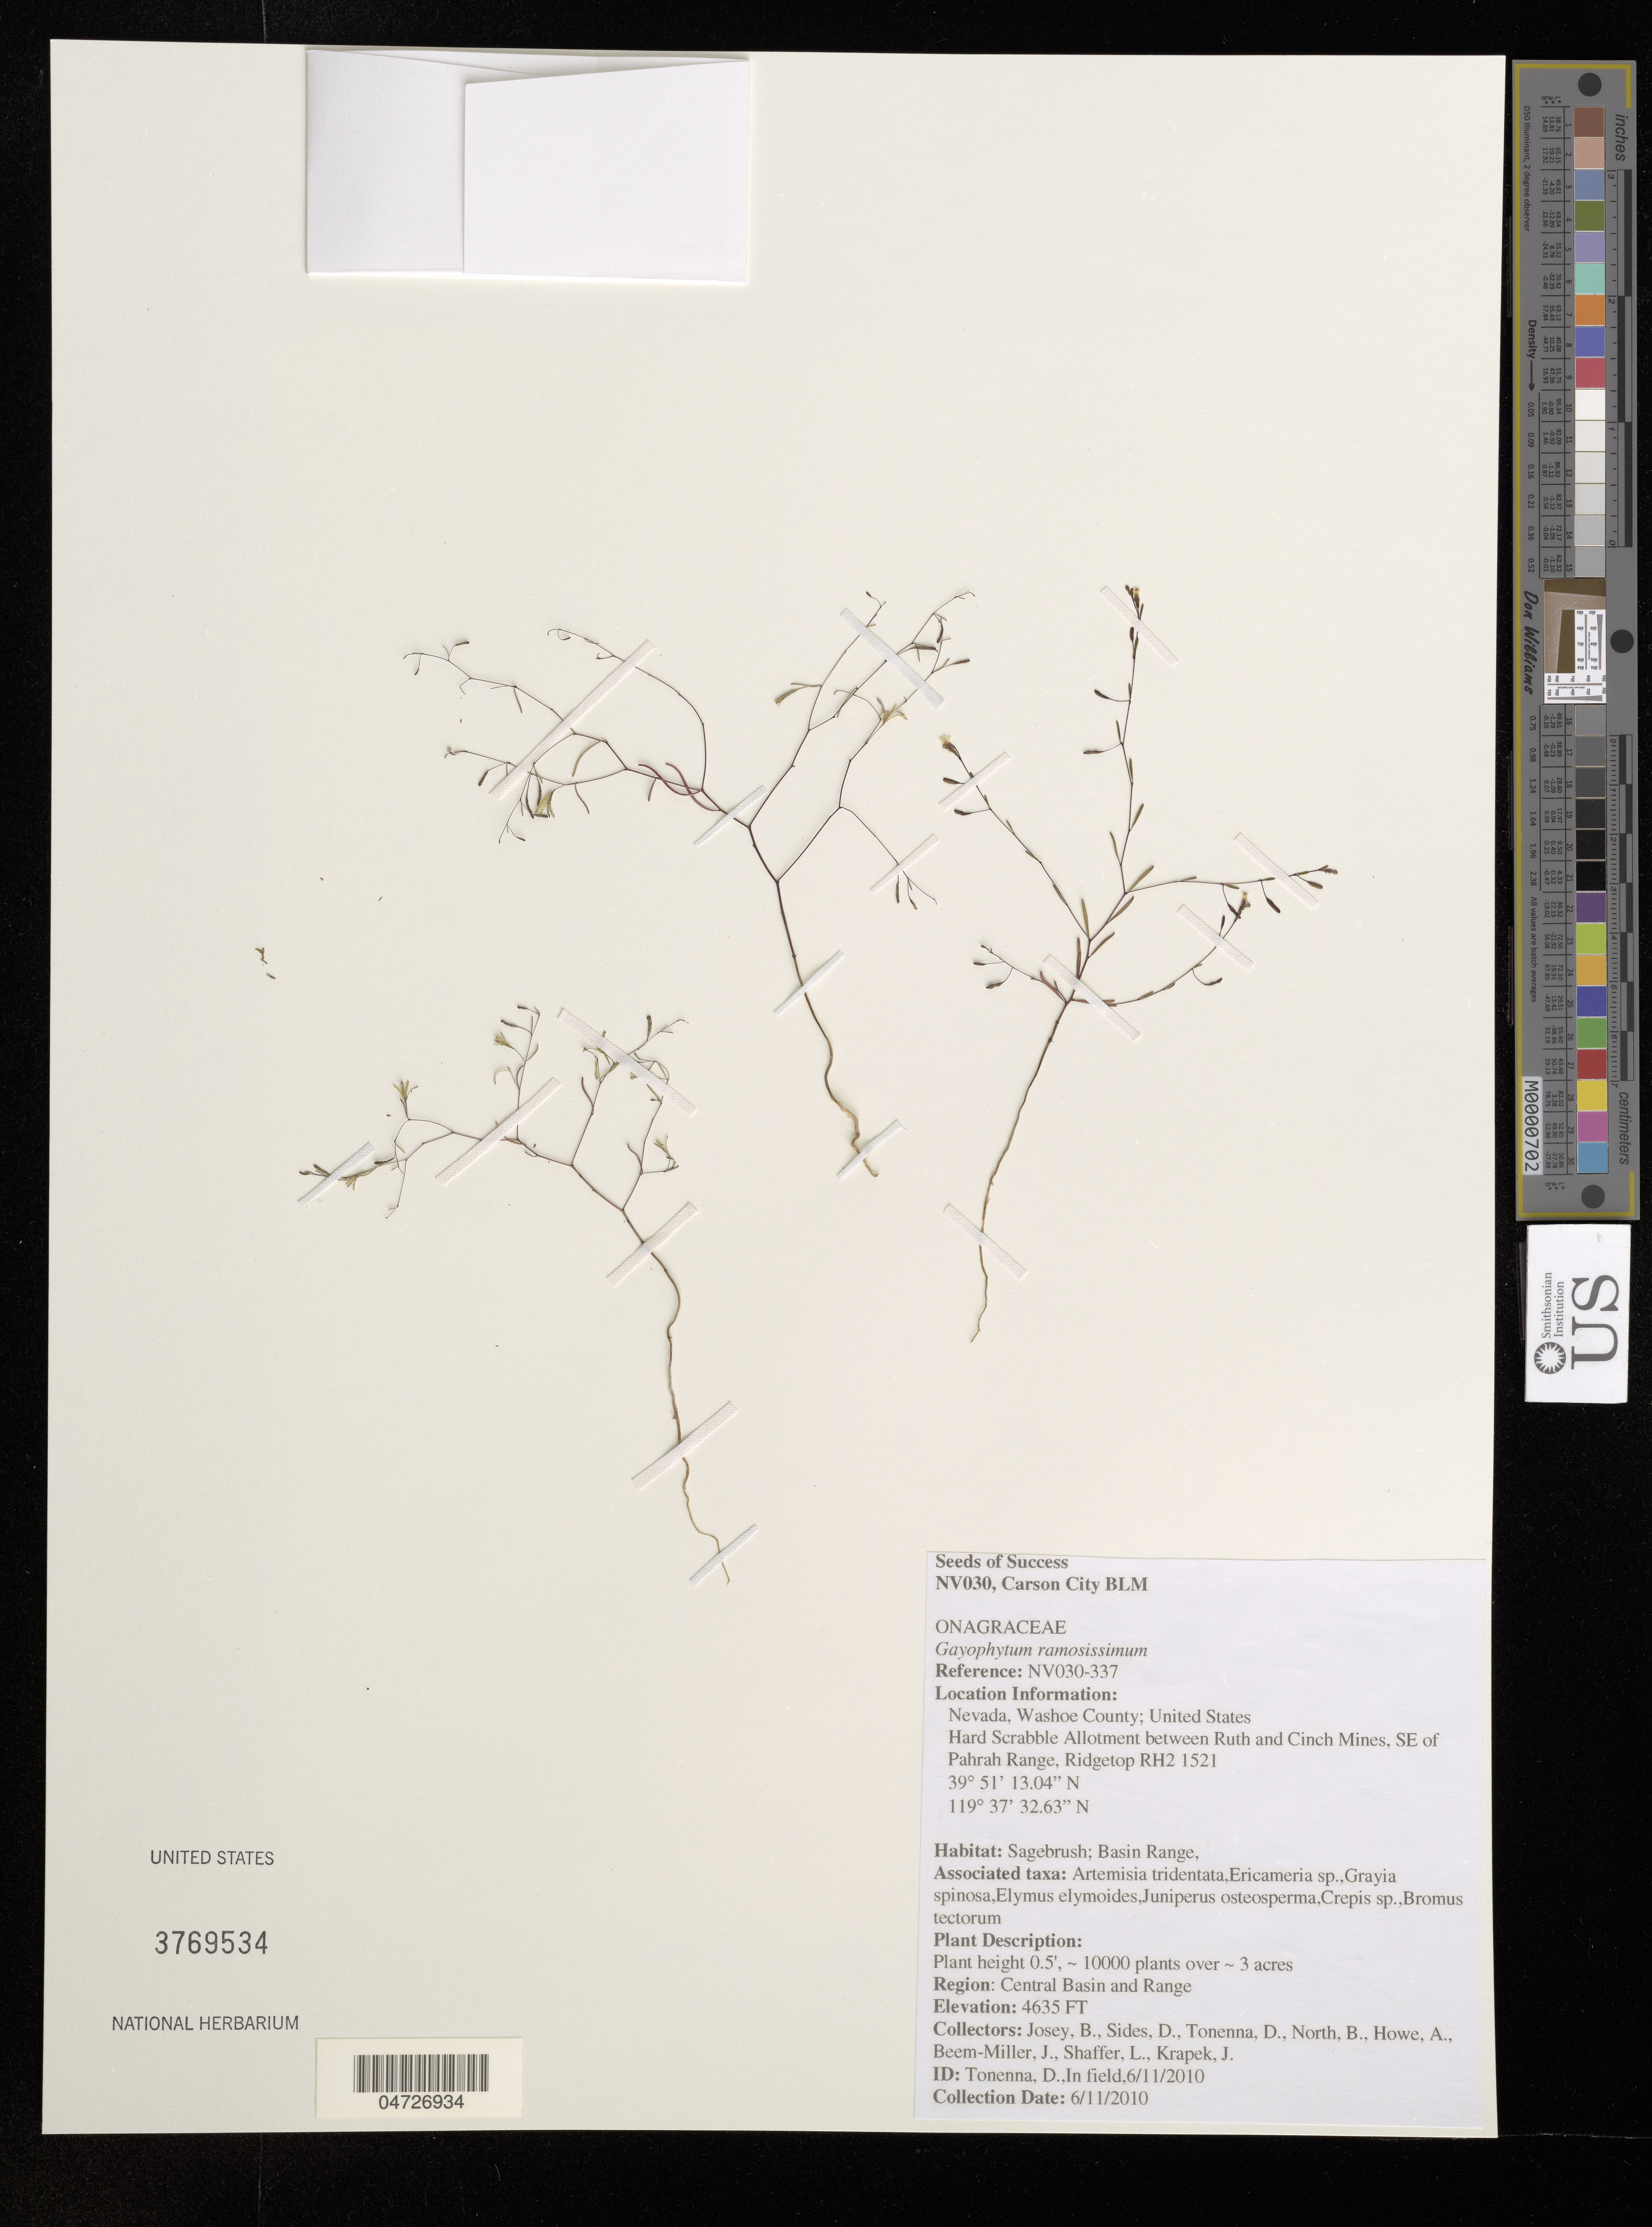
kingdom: Plantae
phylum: Tracheophyta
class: Magnoliopsida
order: Myrtales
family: Onagraceae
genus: Gayophytum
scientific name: Gayophytum ramosissimum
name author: Torr. & A. Gray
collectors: B. Josey, D. Sides, D. Tonenna, B. North & et al.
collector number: NV030-337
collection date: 2010-11-06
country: United States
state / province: Nevada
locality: Washoe County. Hard Scrabble Allotment between Ruth and Cinch Mines, SE of Pahrah Range, Ridgetop RH2 1521.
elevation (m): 1413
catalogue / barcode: US 3769534